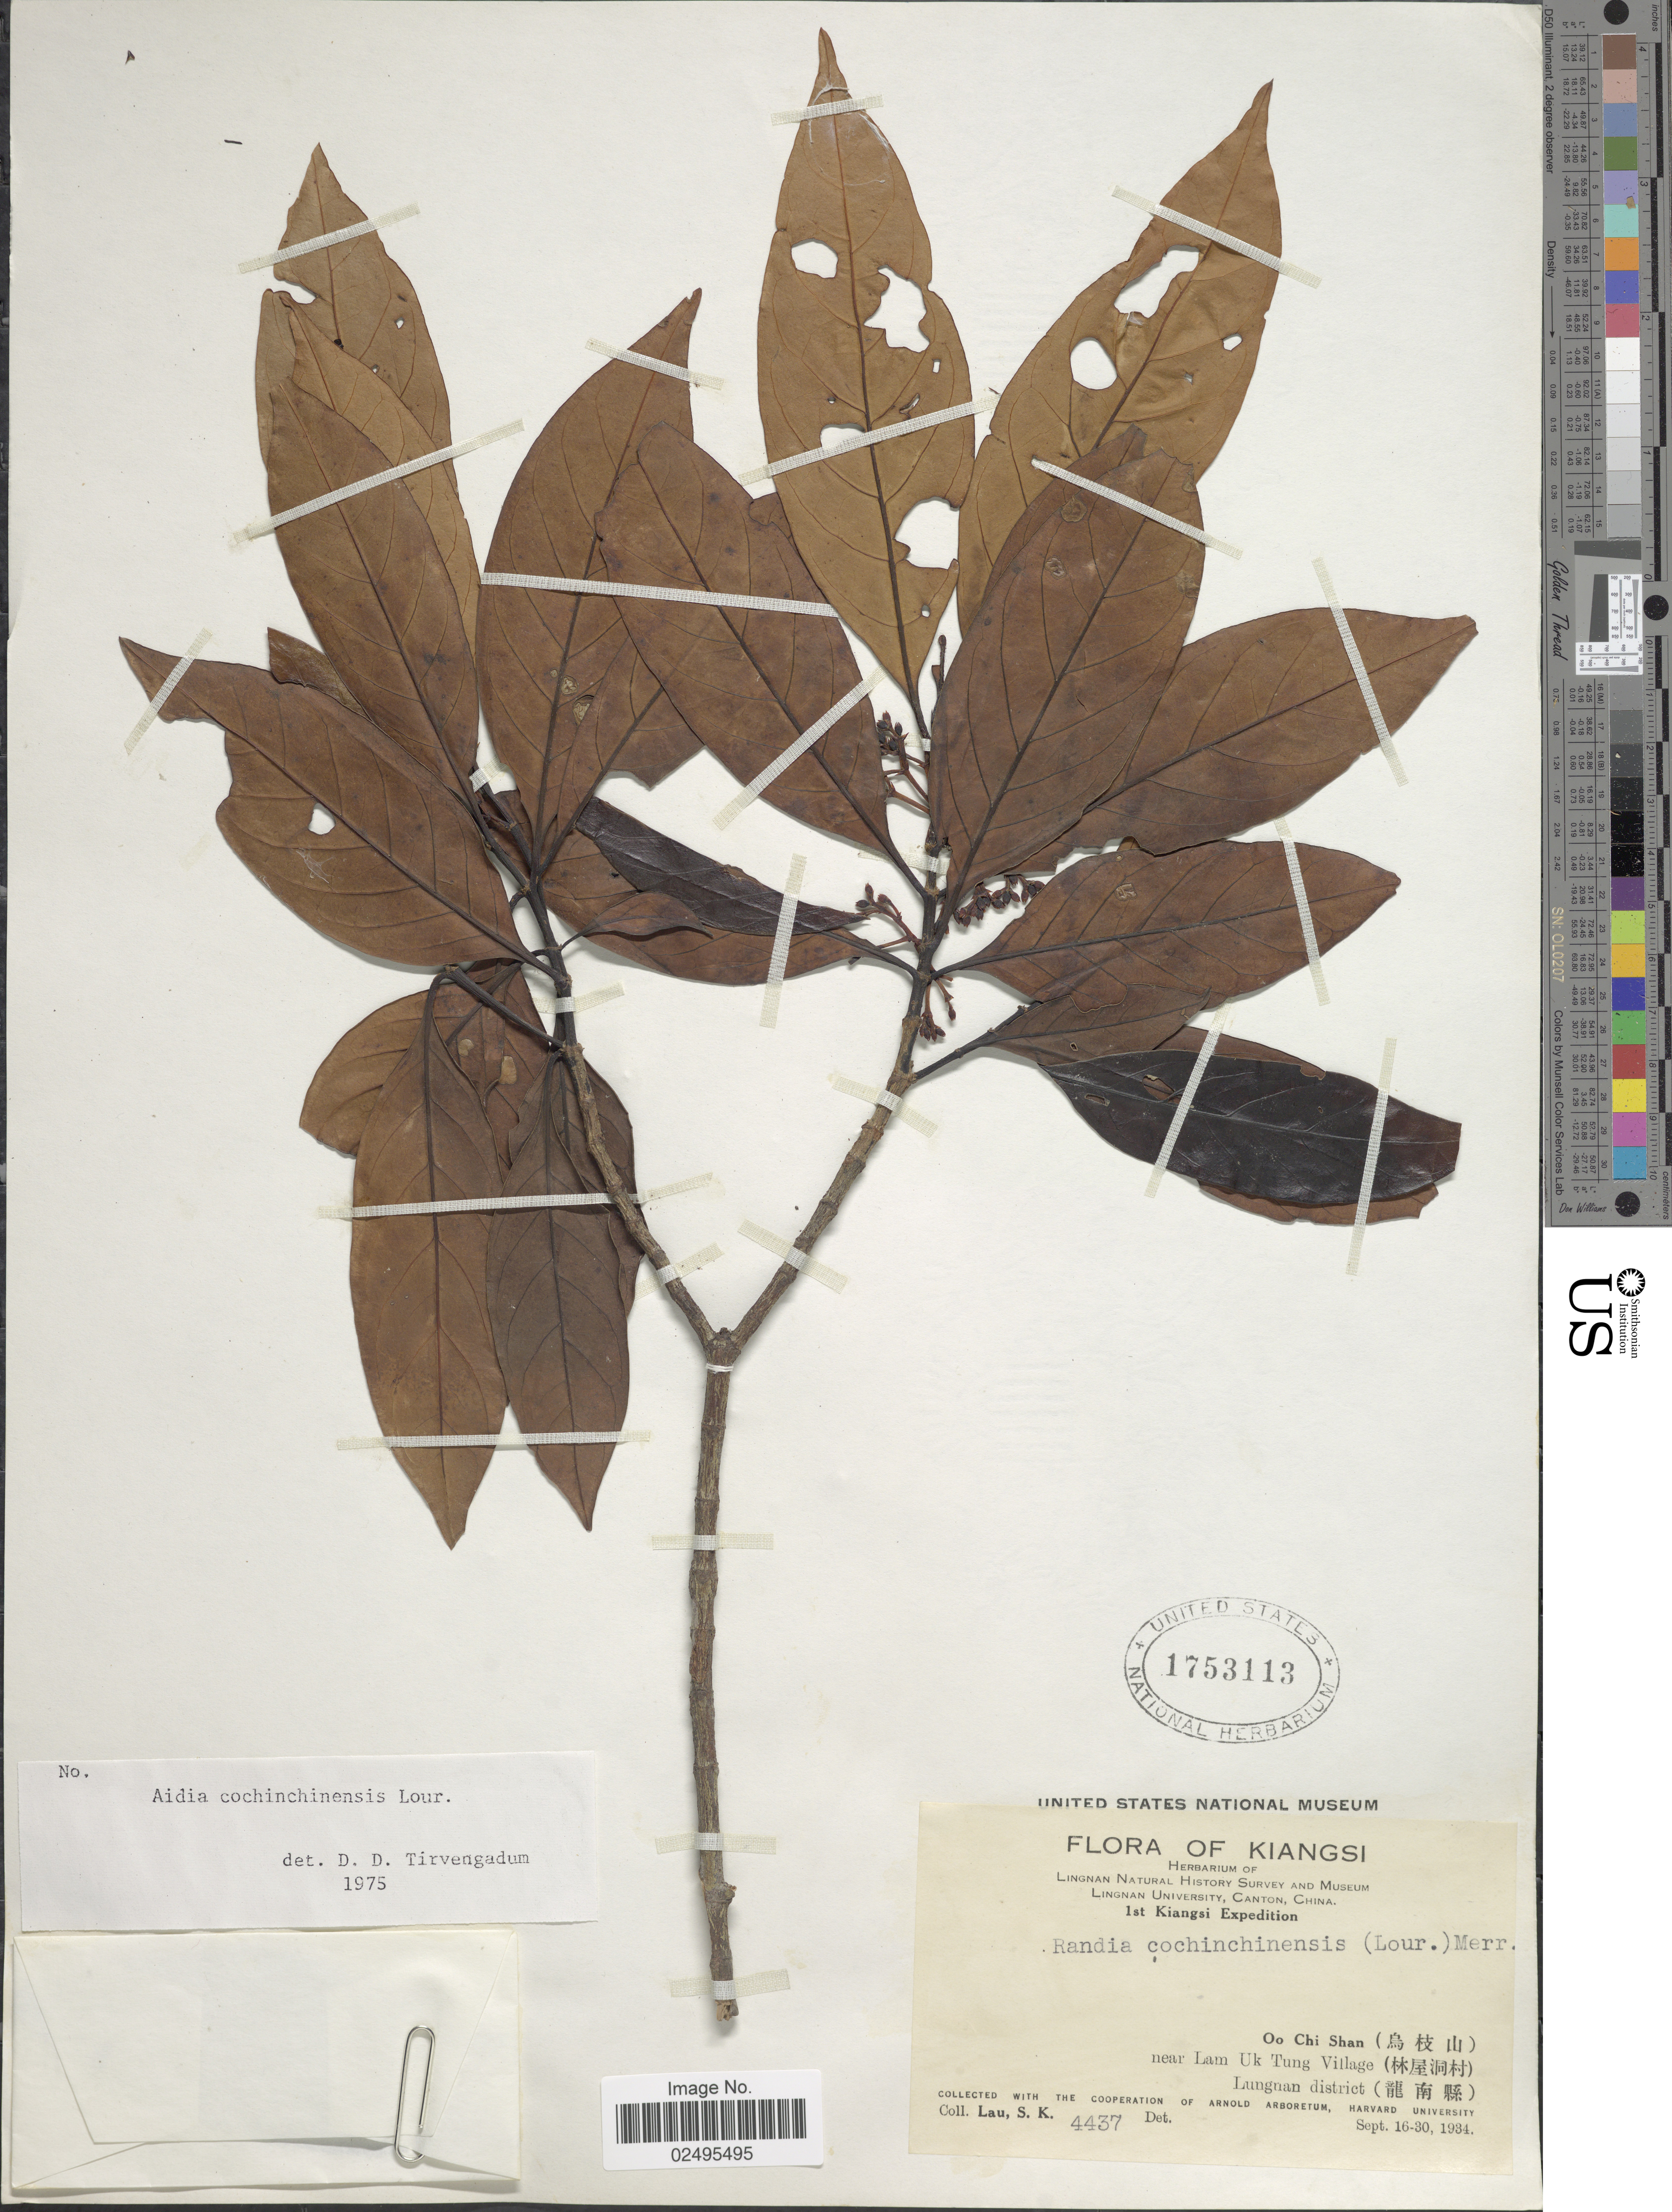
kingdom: Plantae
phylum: Tracheophyta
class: Magnoliopsida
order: Gentianales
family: Rubiaceae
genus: Aidia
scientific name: Aidia cochinchinensis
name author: (Lour.) Merr.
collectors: S. K. Lau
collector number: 4437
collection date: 1934-09-16/1934-09-30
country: China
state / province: Jiangxi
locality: Kiangsi, Oo Chi Shan near Lam Uk Tung Village, Lungnan district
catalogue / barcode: US 1753113